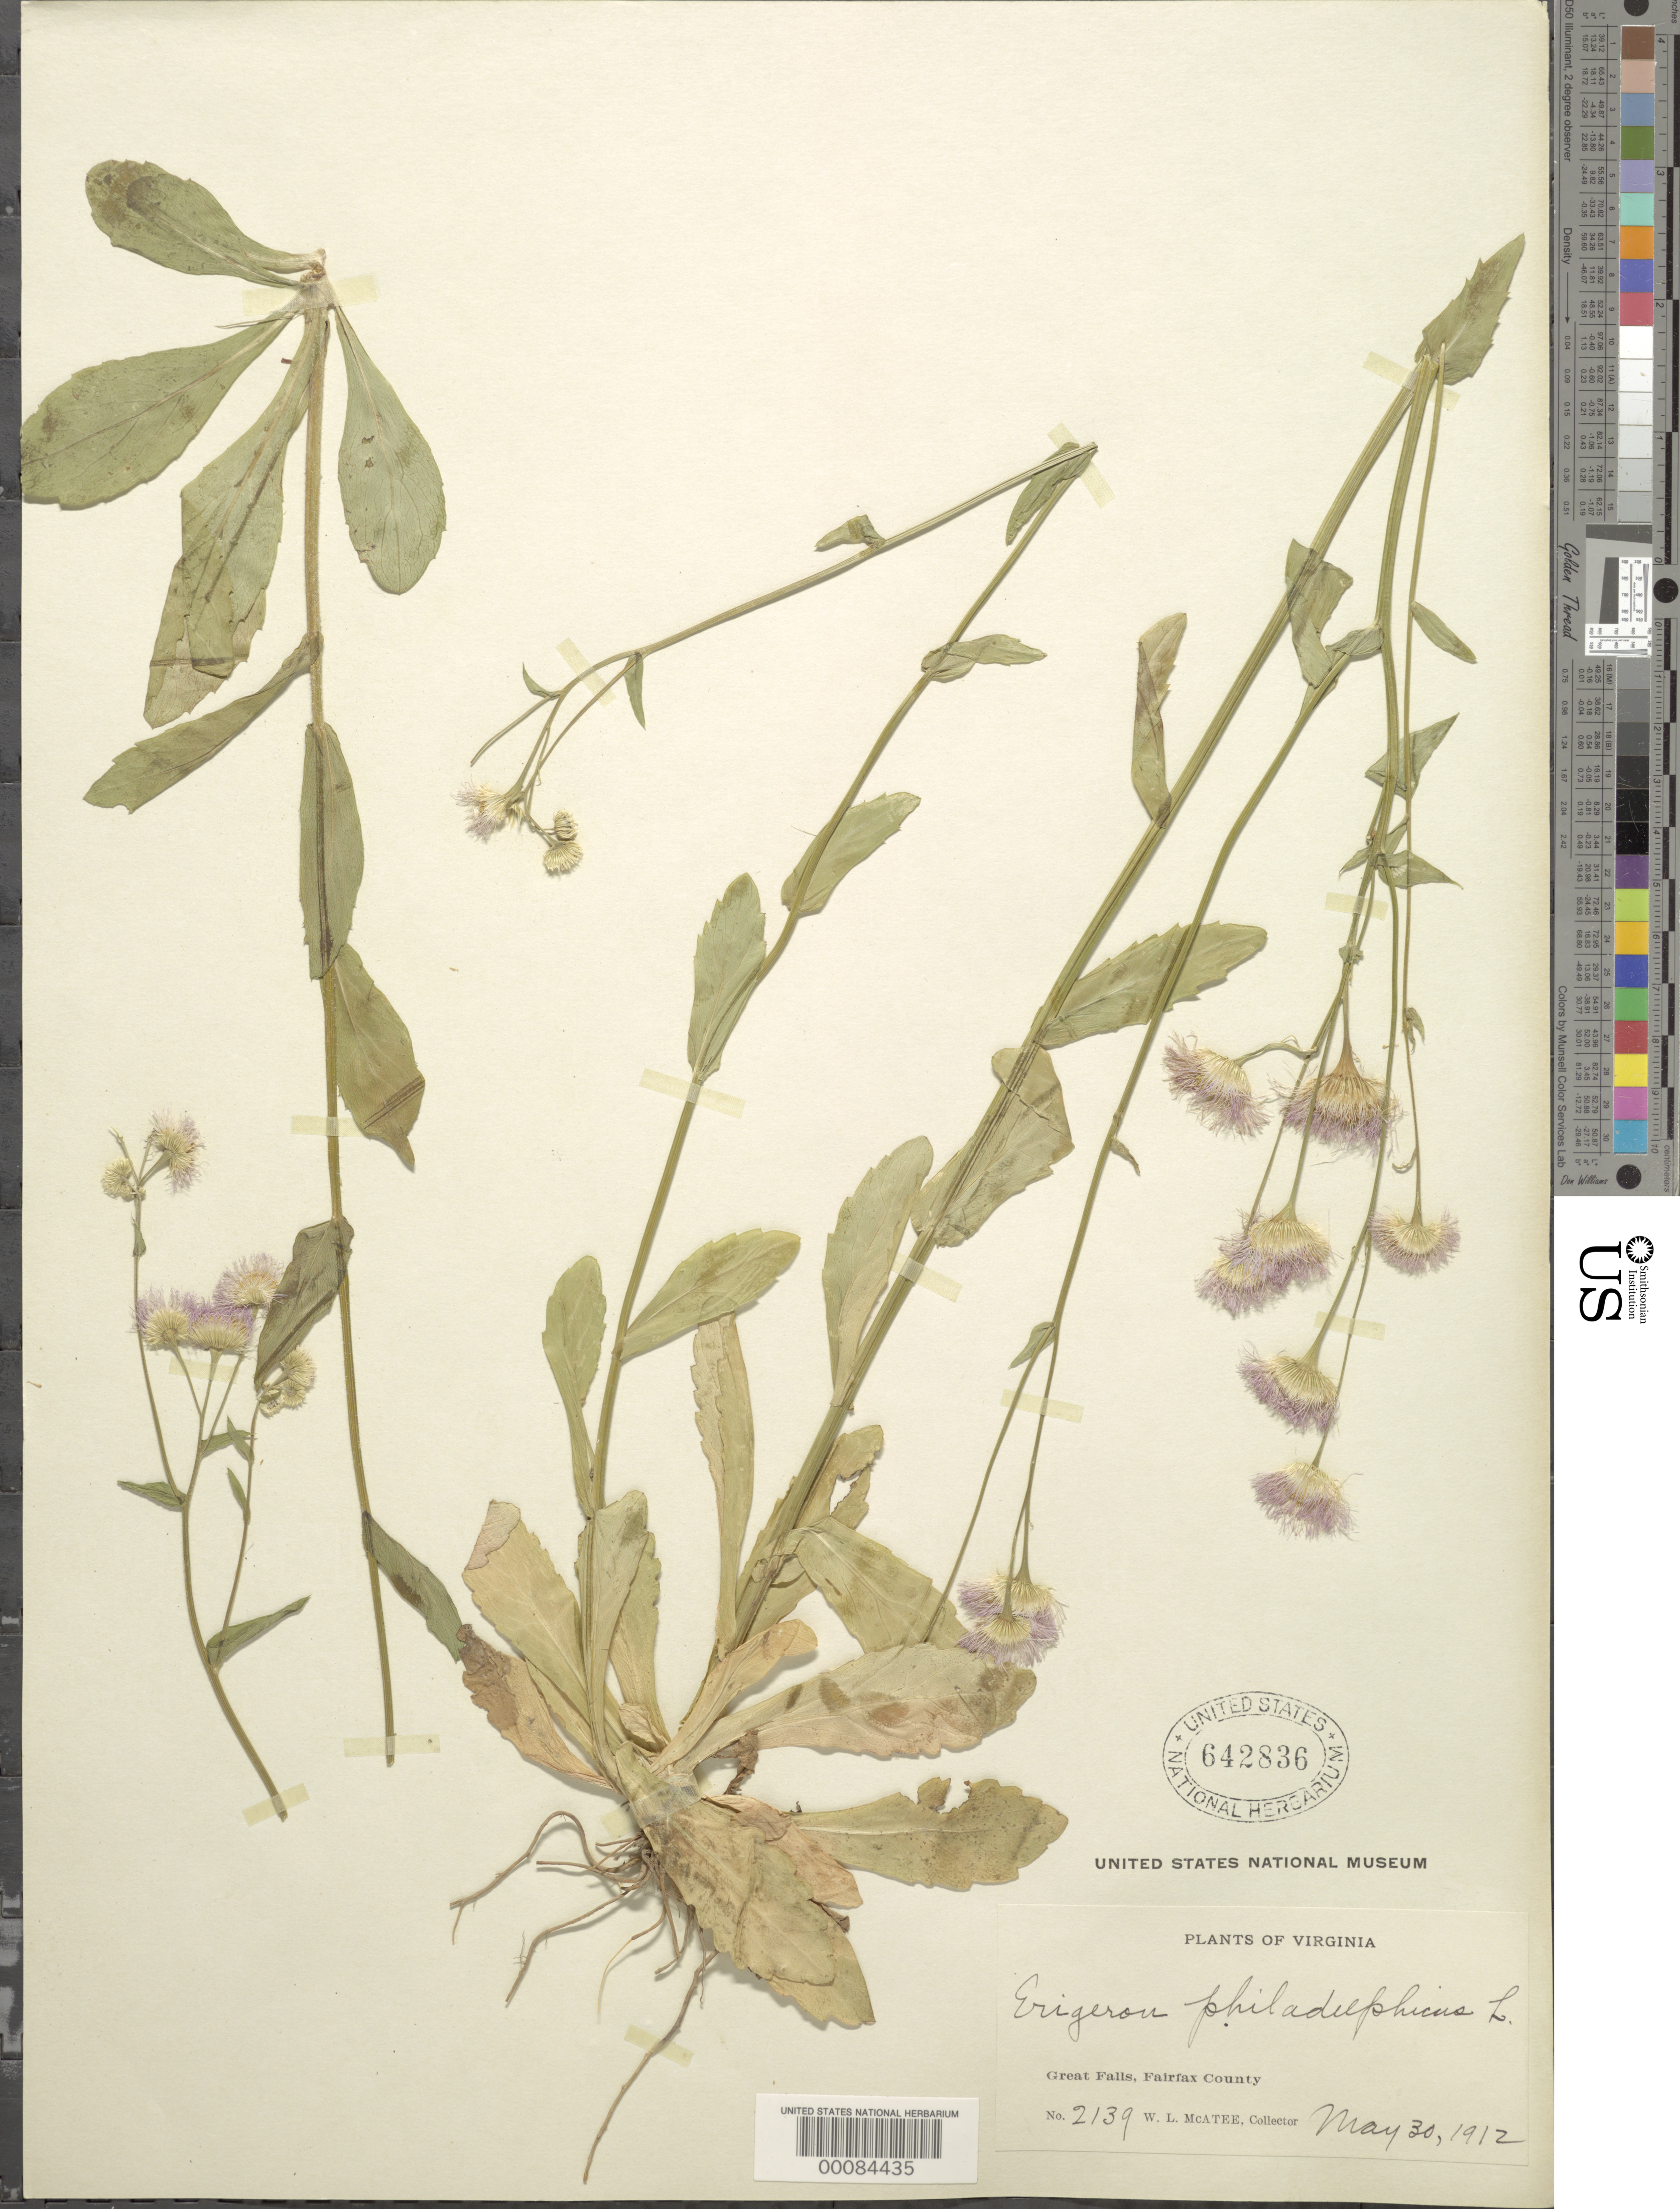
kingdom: Plantae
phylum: Tracheophyta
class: Magnoliopsida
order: Asterales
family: Asteraceae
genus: Erigeron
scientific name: Erigeron philadelphicus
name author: L.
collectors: W. McAtee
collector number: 2139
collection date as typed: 30 May 1912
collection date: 1912-05-30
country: United States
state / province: Virginia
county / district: Fairfax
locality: Great Falls C. & O. Canal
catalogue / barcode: US 642836